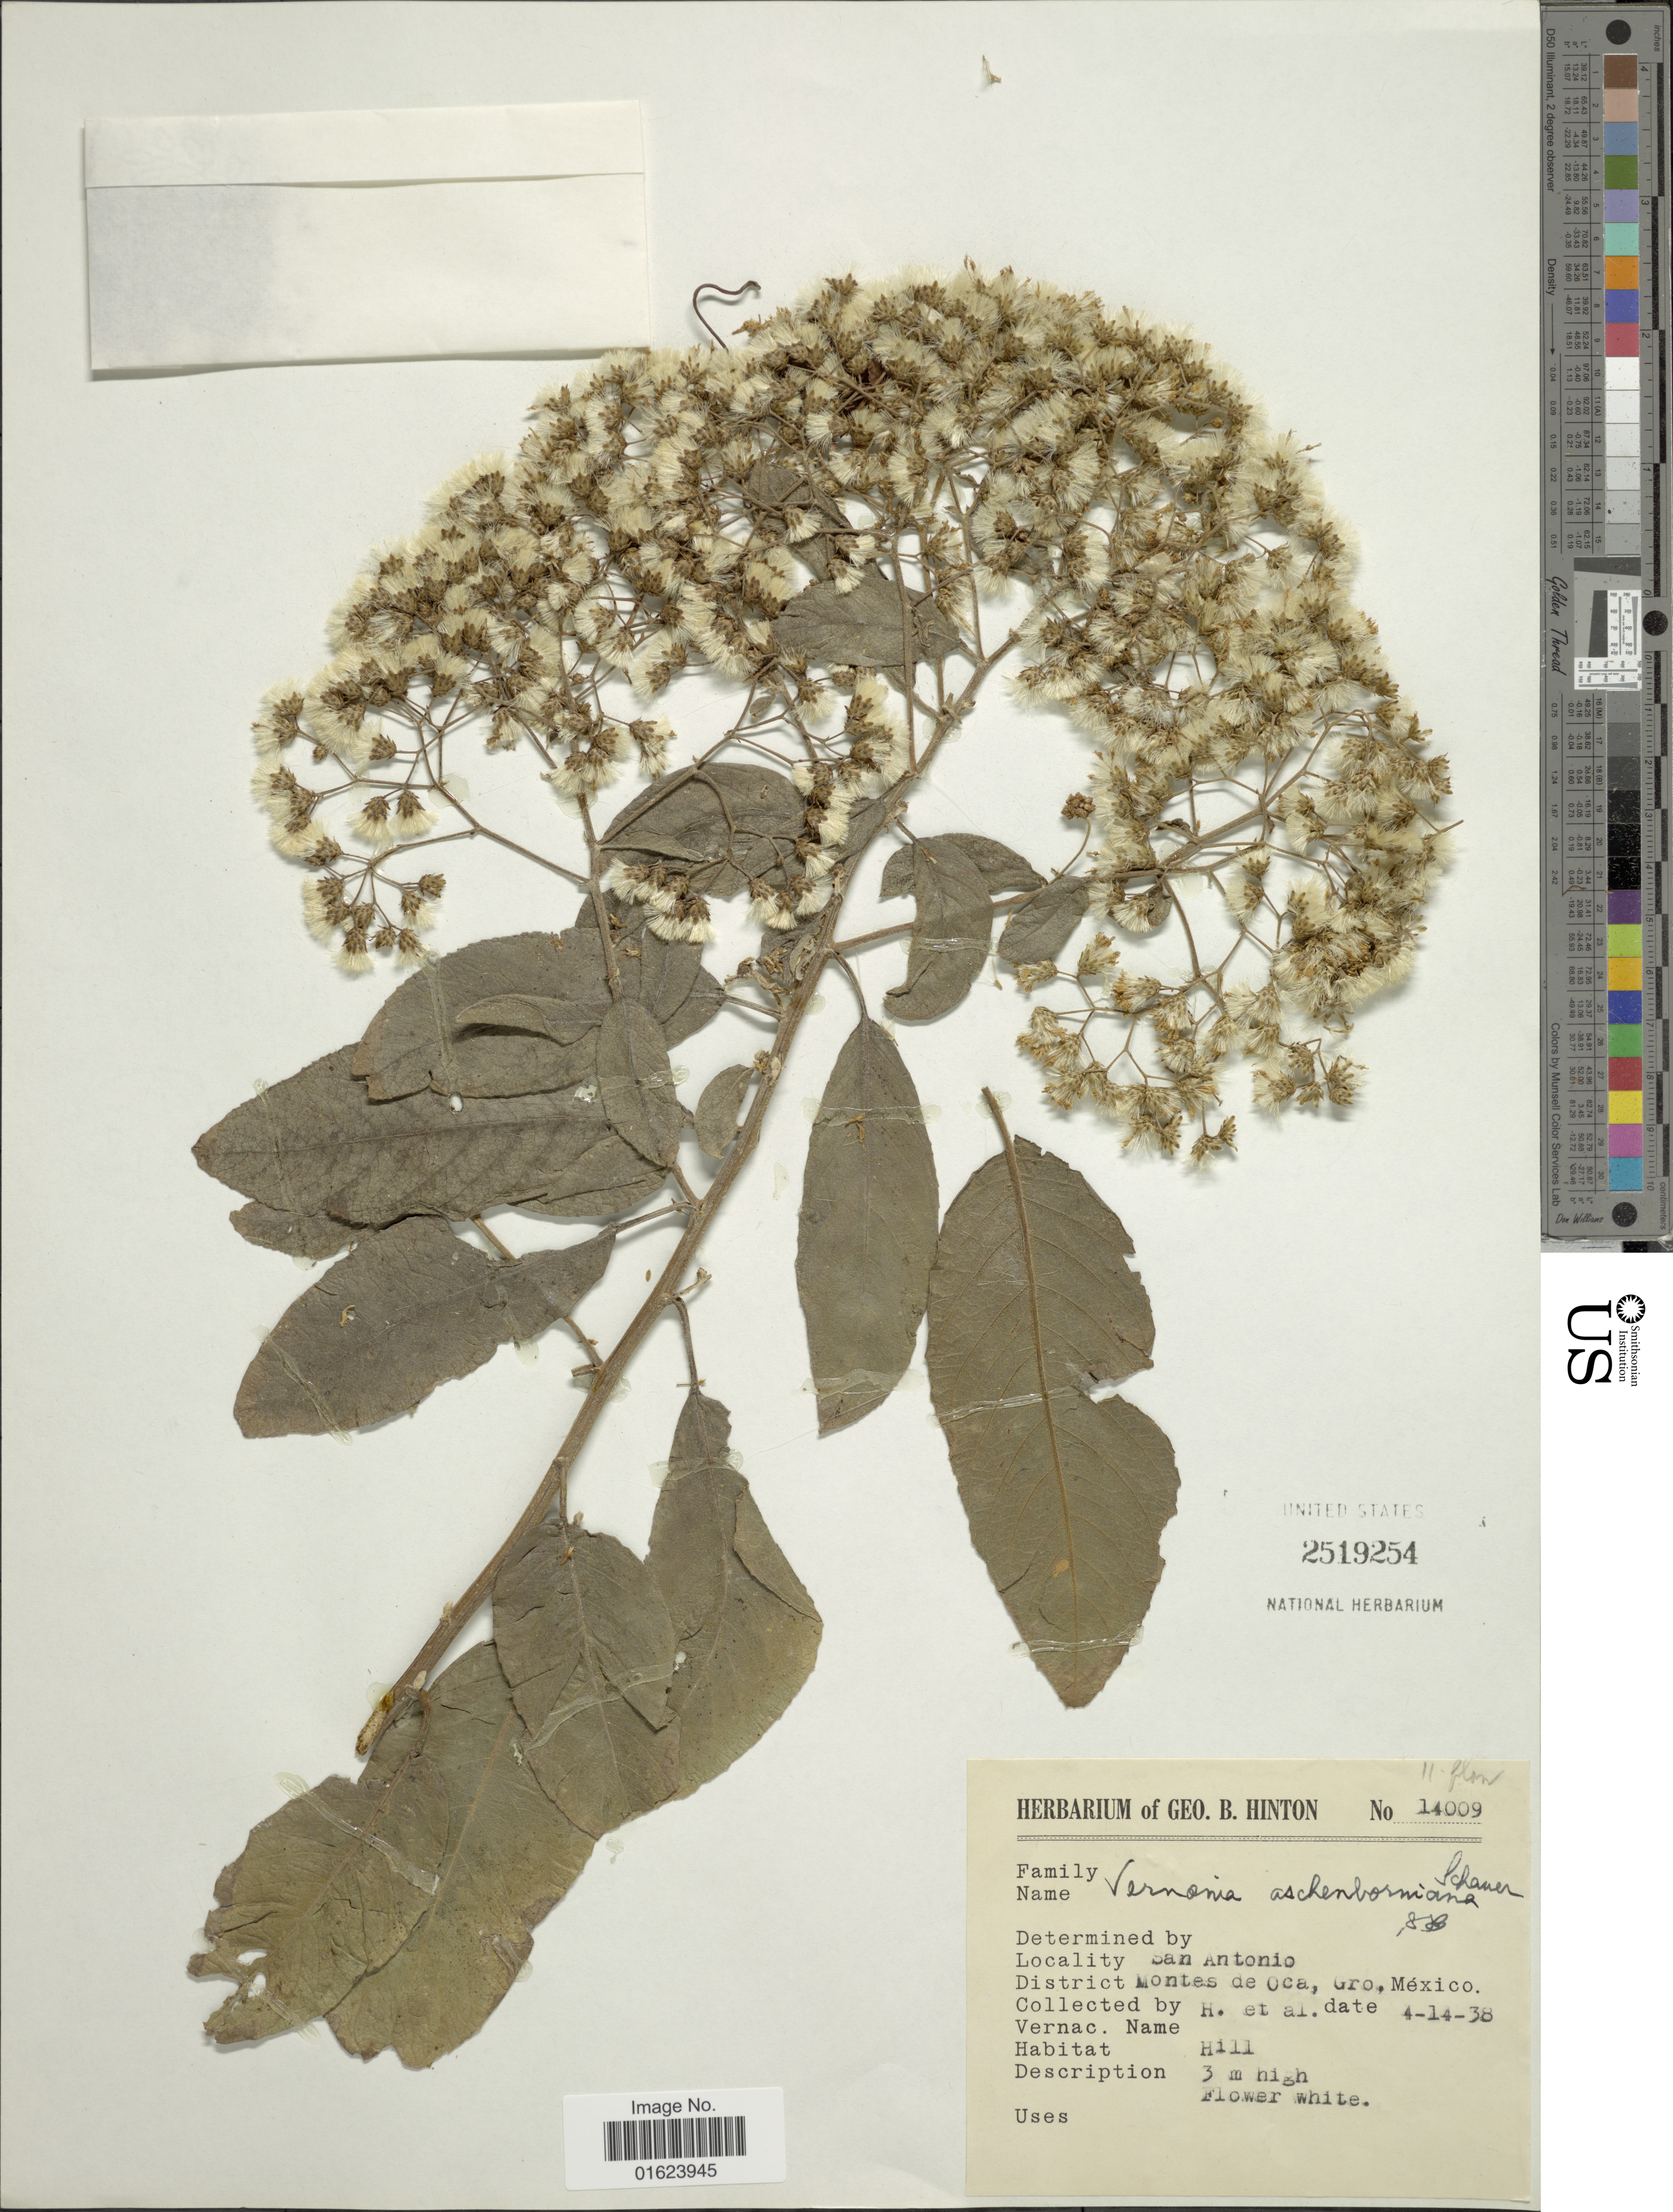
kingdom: Plantae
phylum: Tracheophyta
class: Magnoliopsida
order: Asterales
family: Asteraceae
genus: Vernonanthura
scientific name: Vernonanthura patens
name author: (Kunth) H. Rob.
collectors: G. B. Hinton & et al.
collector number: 14009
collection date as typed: Transcribed d/m/y: 14/4/38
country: Mexico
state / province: Guerrero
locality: San Antonio. Montes de Oca, Gro, Mexico.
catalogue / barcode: US 2519254